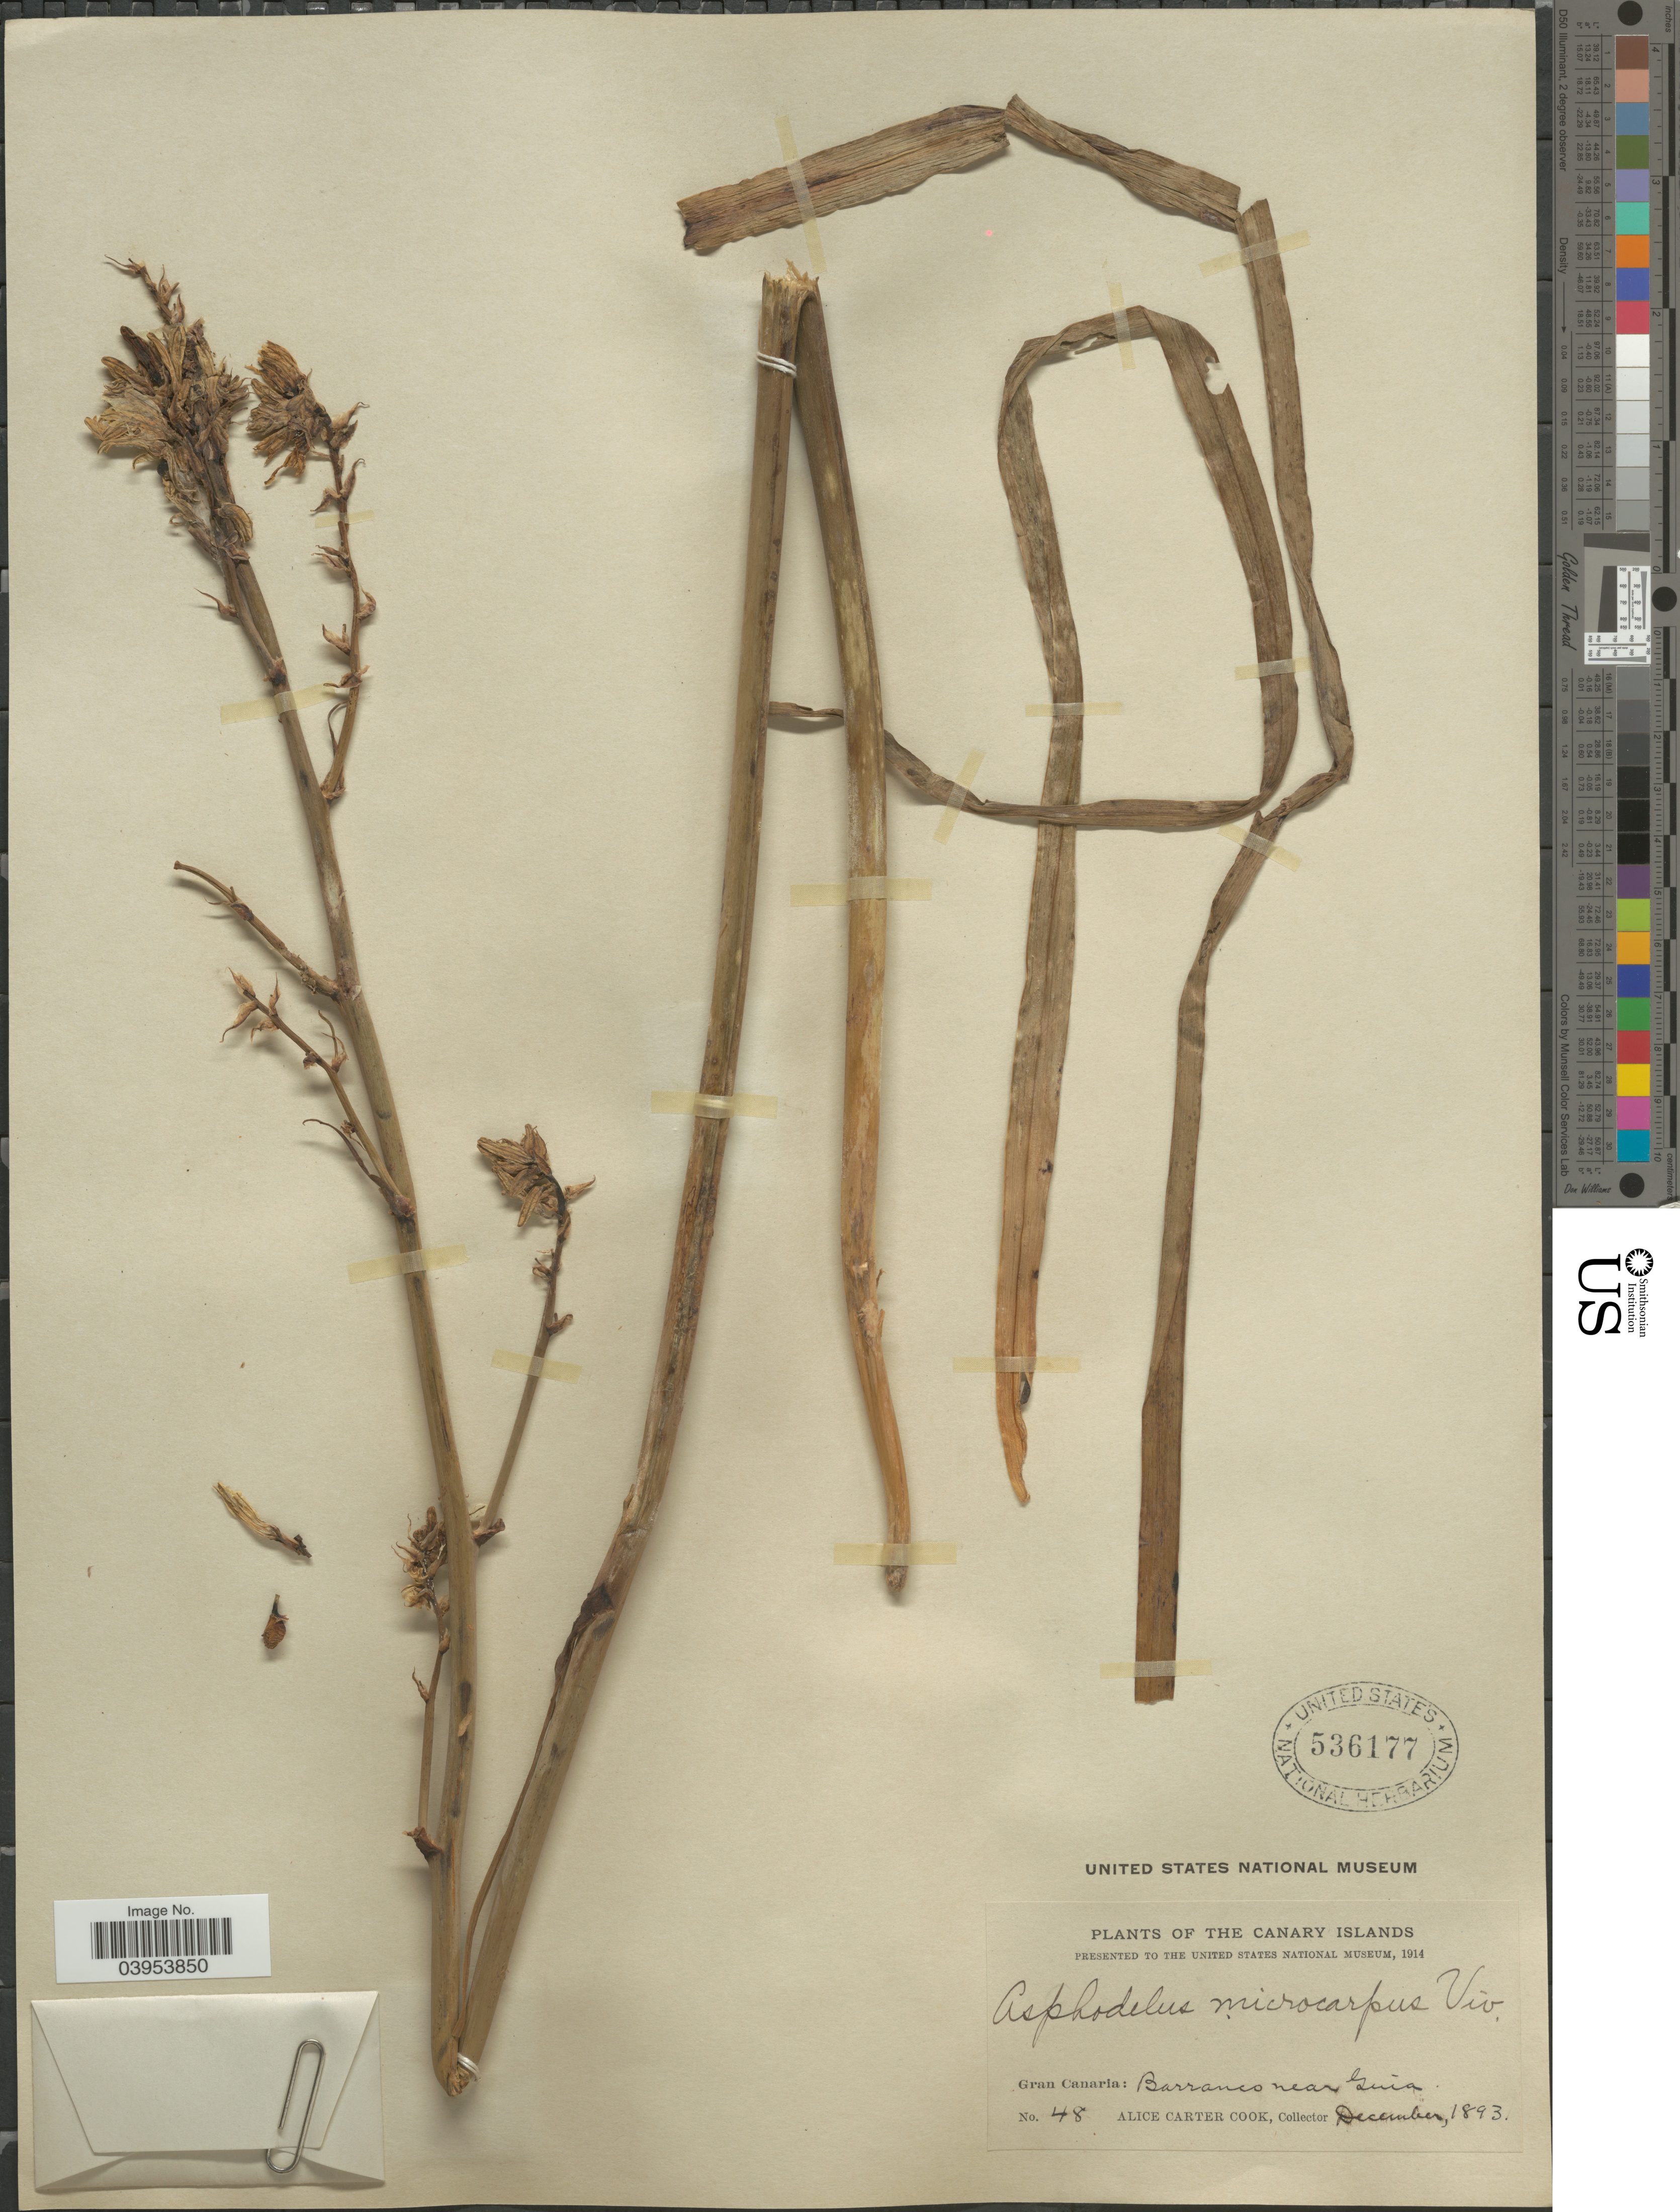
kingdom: Plantae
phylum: Tracheophyta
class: Liliopsida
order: Asparagales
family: Asphodelaceae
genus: Asphodelus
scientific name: Asphodelus microcarpus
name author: Salzm. & Viv.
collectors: Alice C. Cook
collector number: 48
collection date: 1893-12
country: Spain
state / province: Canarias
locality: The Canary Islands. Gran Canaria: Barranco near Guia.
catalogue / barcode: US 536177